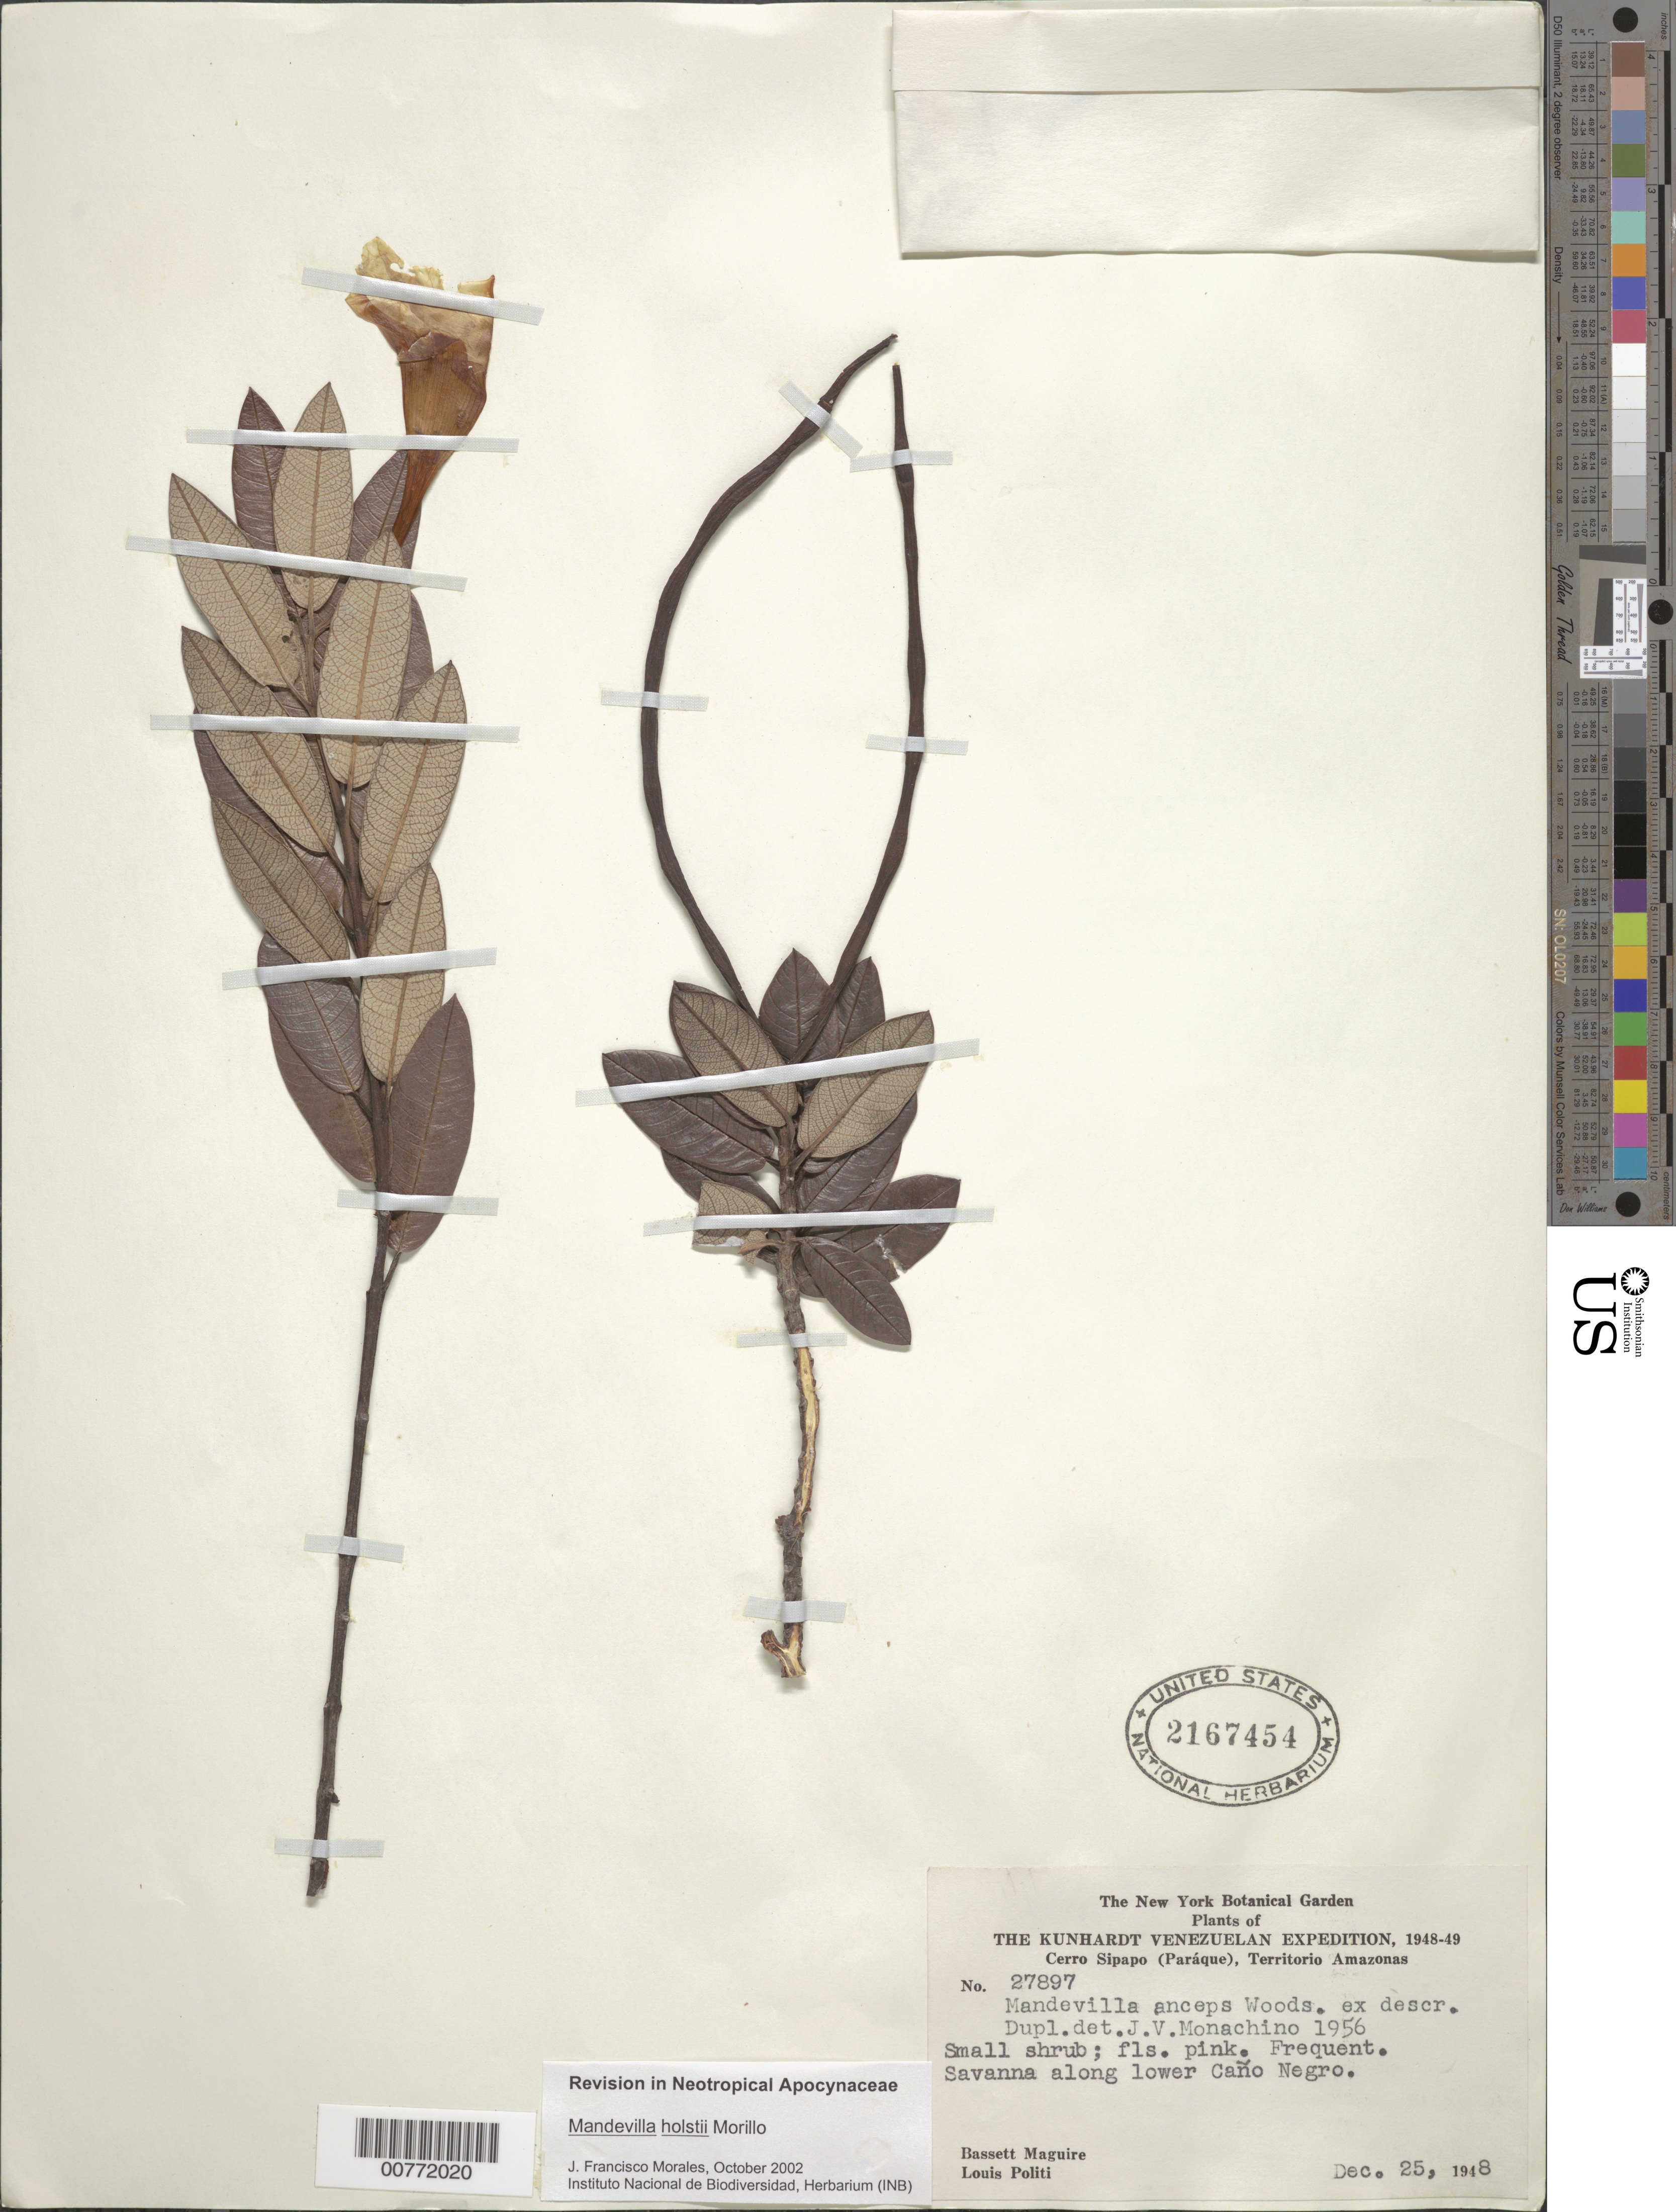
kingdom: Plantae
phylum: Tracheophyta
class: Magnoliopsida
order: Gentianales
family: Apocynaceae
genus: Mandevilla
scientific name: Mandevilla holstii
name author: Morillo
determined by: Morales, J. F.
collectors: B. Maguire & L. Politi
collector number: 27897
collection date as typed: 25-Dec-48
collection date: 1948-12-25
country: Venezuela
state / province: Amazonas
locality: Cerro Sipapo (Paráque), Lower Caño Negro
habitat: Savanna along lower caño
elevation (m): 1400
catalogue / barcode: US 2167454